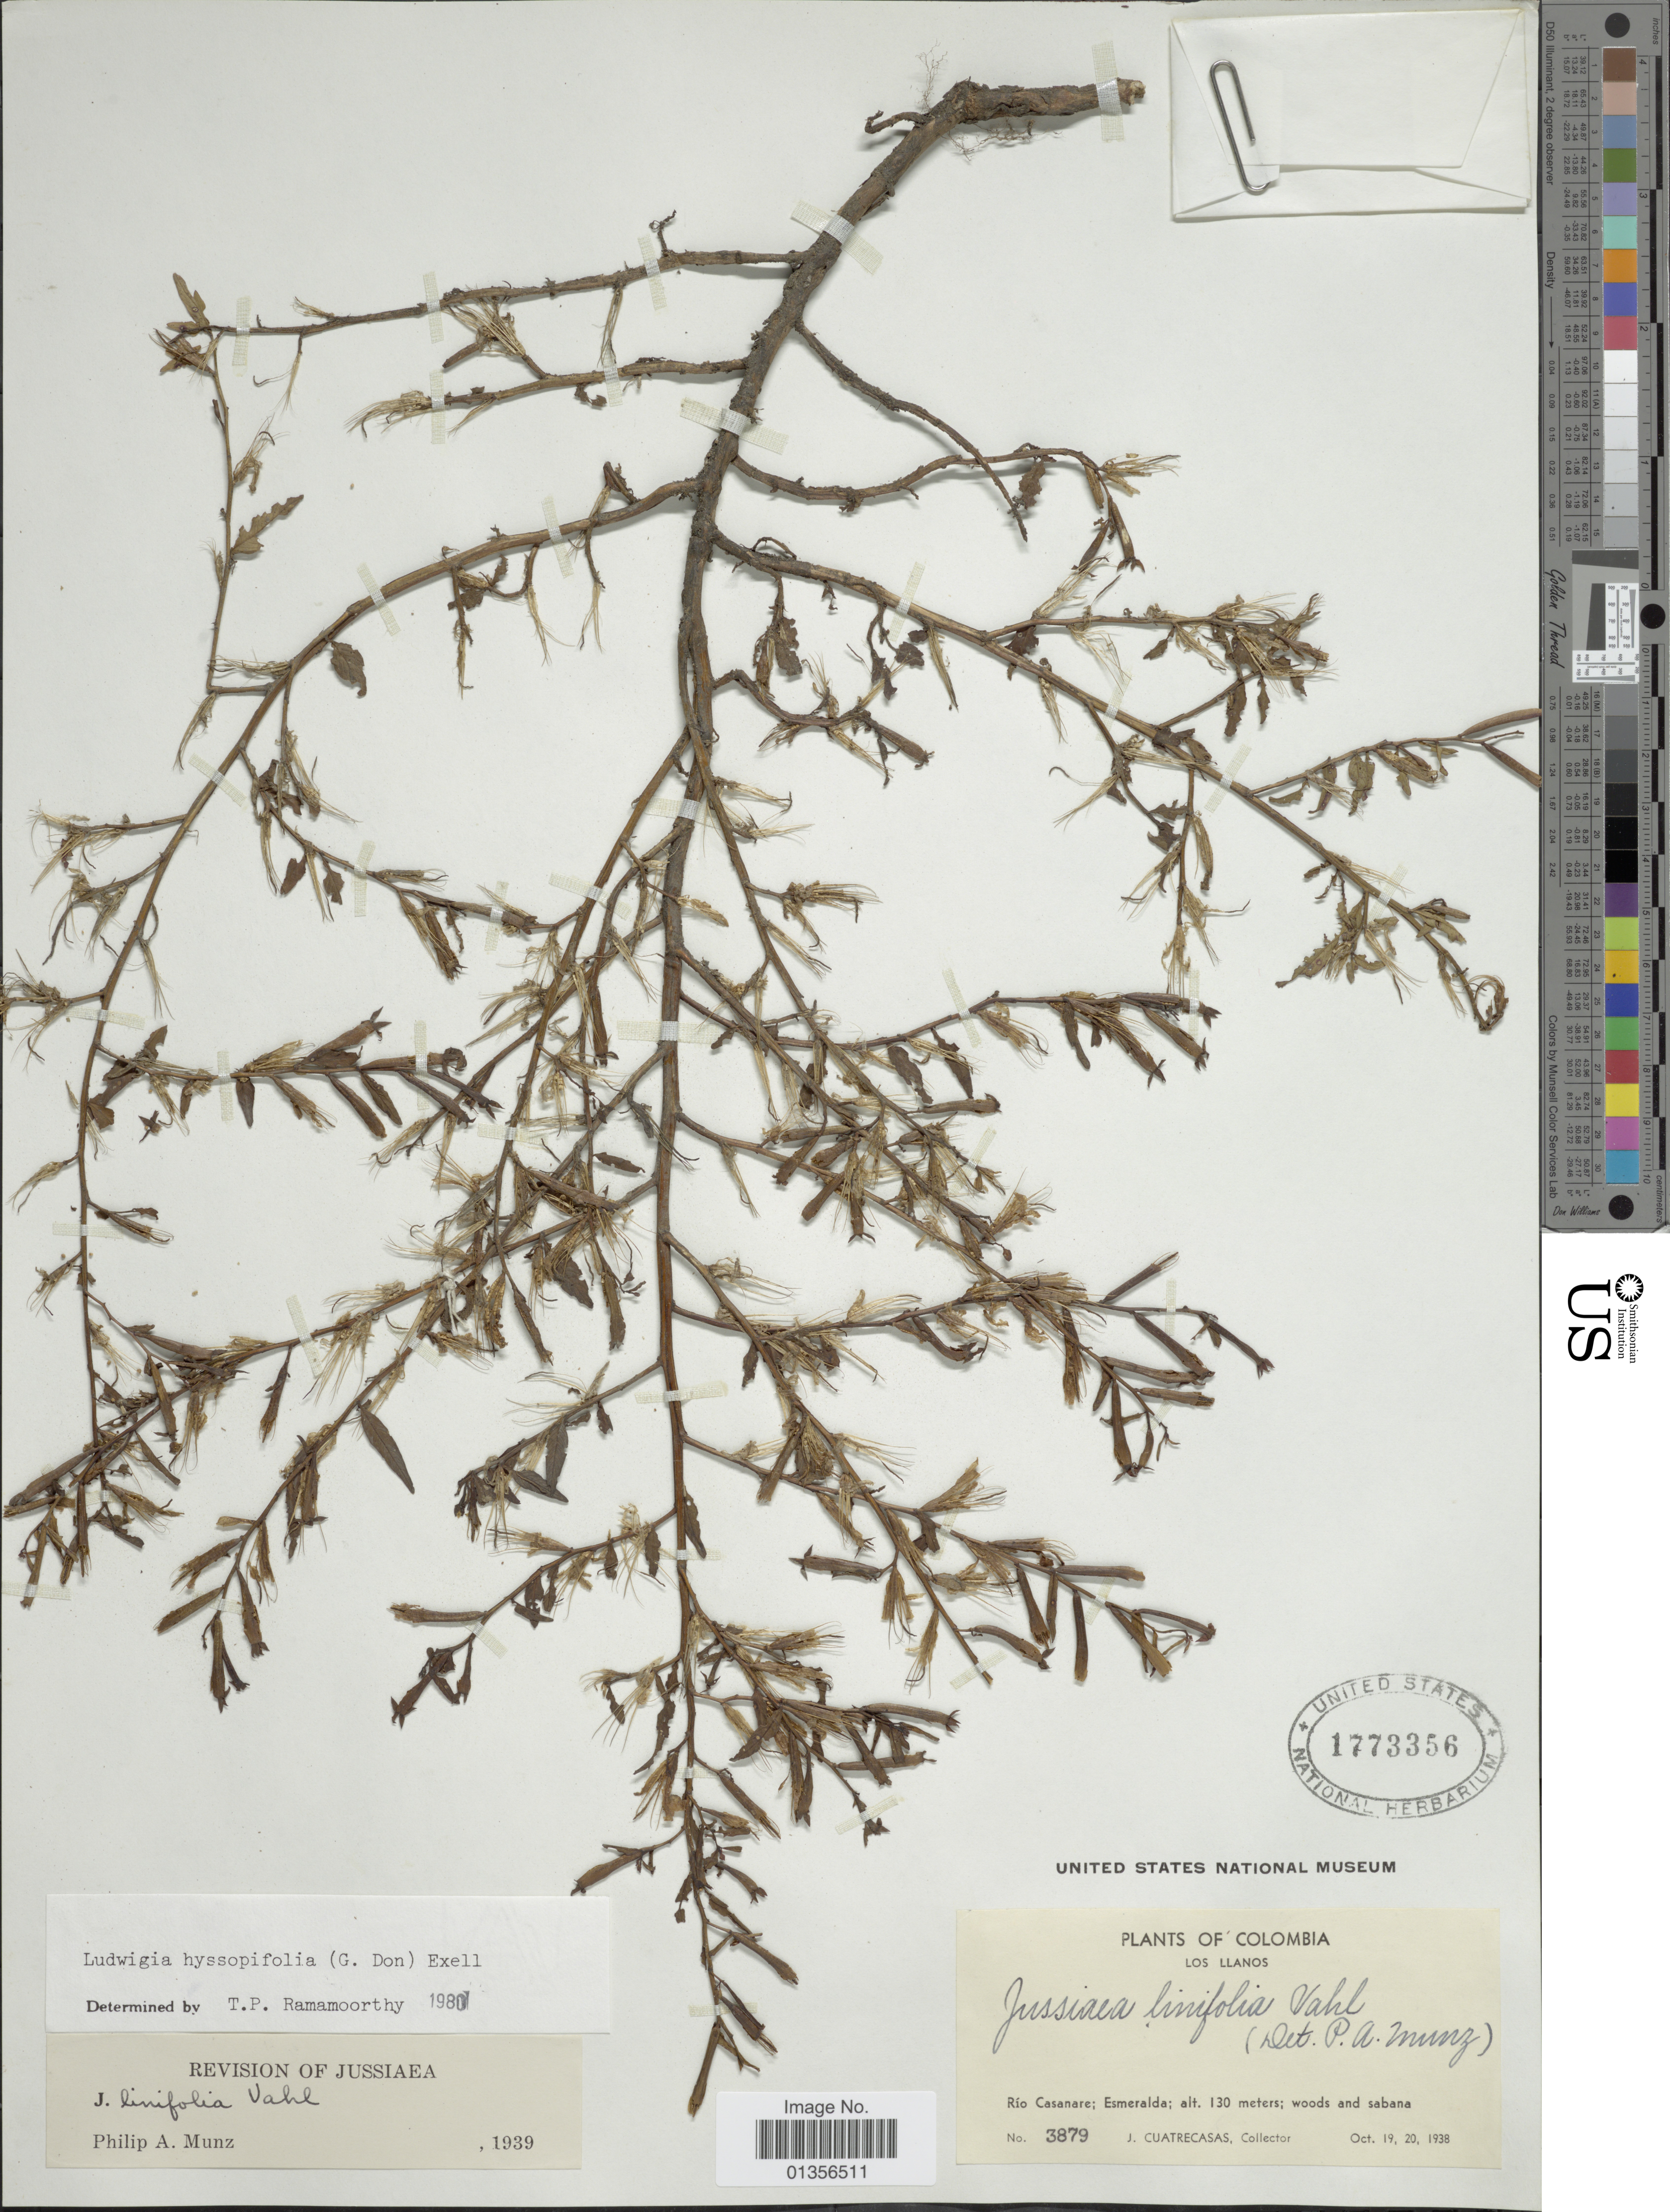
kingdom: Plantae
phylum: Tracheophyta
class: Magnoliopsida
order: Myrtales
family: Onagraceae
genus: Ludwigia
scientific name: Ludwigia hyssopifolia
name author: (G. Don) Exell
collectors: -. Cuatercasas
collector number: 3879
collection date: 1938-10-19/1938-10-20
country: Colombia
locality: Los Llanos, Río Casanare; Esmeralda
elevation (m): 130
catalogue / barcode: US 1773356